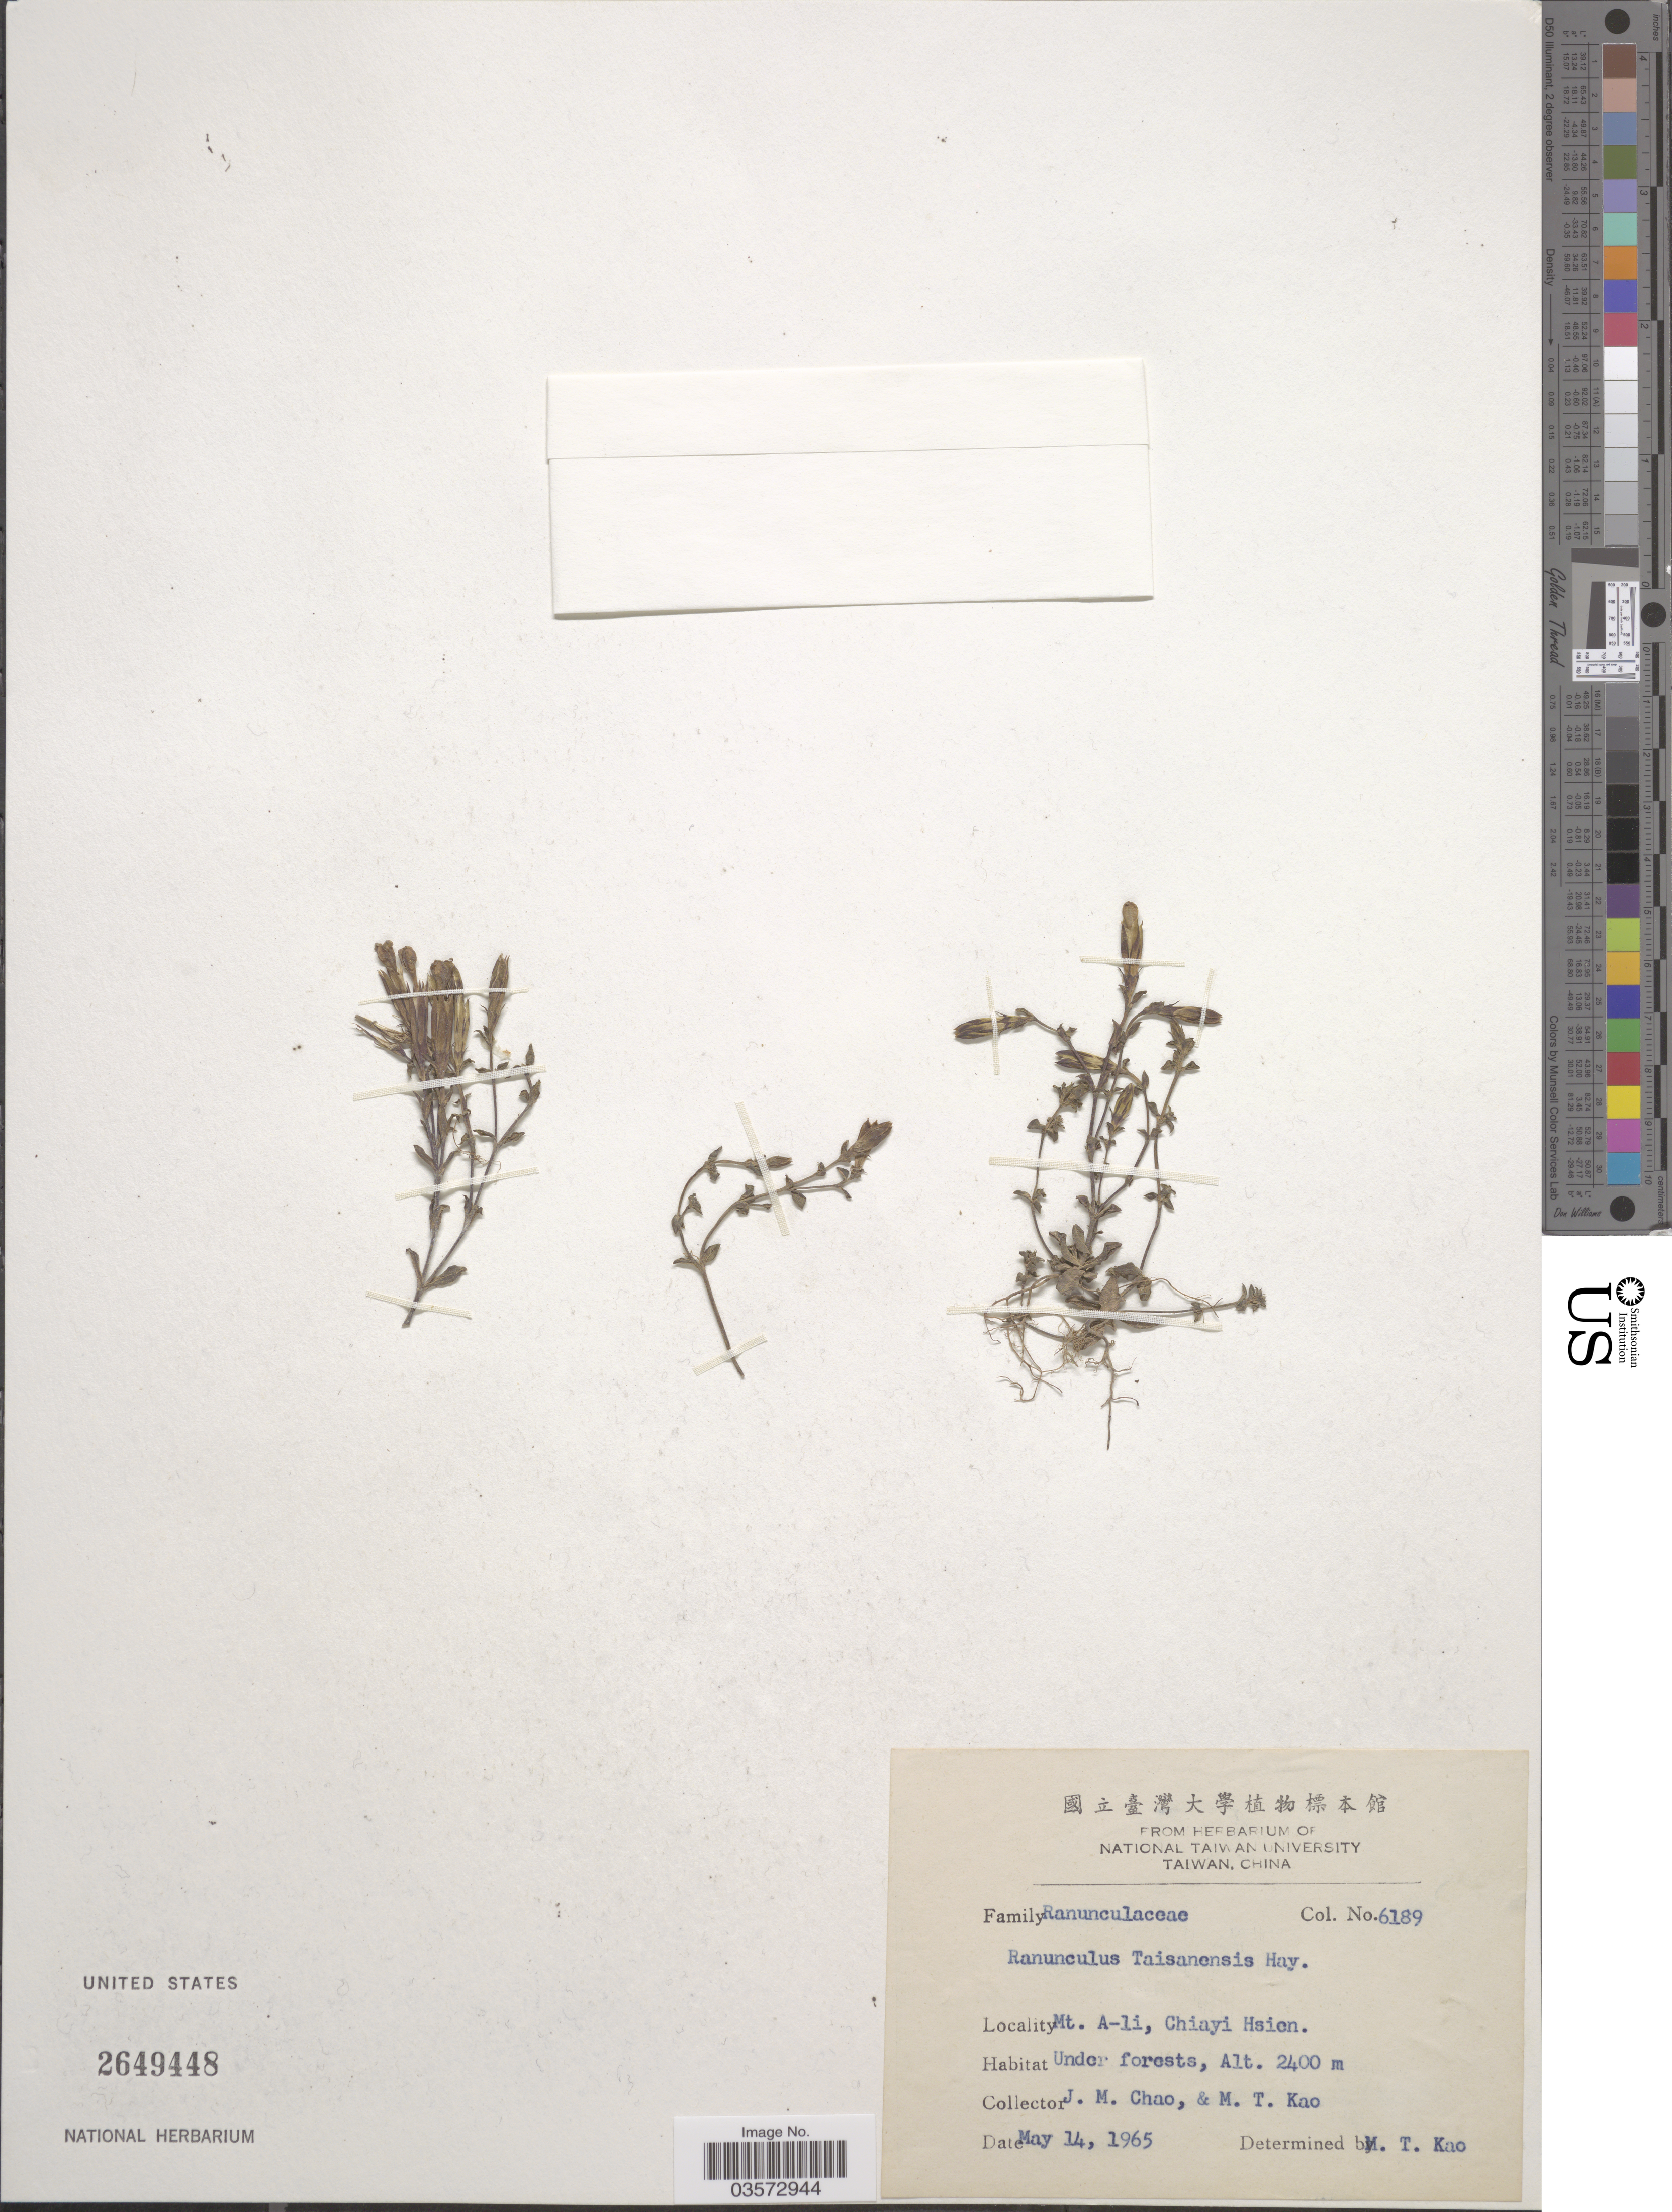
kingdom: Plantae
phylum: Tracheophyta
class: Magnoliopsida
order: Ranunculales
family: Ranunculaceae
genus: Ranunculus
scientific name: Ranunculus taisanensis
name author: Hayata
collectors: J. Chao & M. T. Kao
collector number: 6189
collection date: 1965-05-14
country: Taiwan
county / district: Chiayi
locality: Mt. A-li, Chiayi Hsien.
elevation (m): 2400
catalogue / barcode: US 2649448